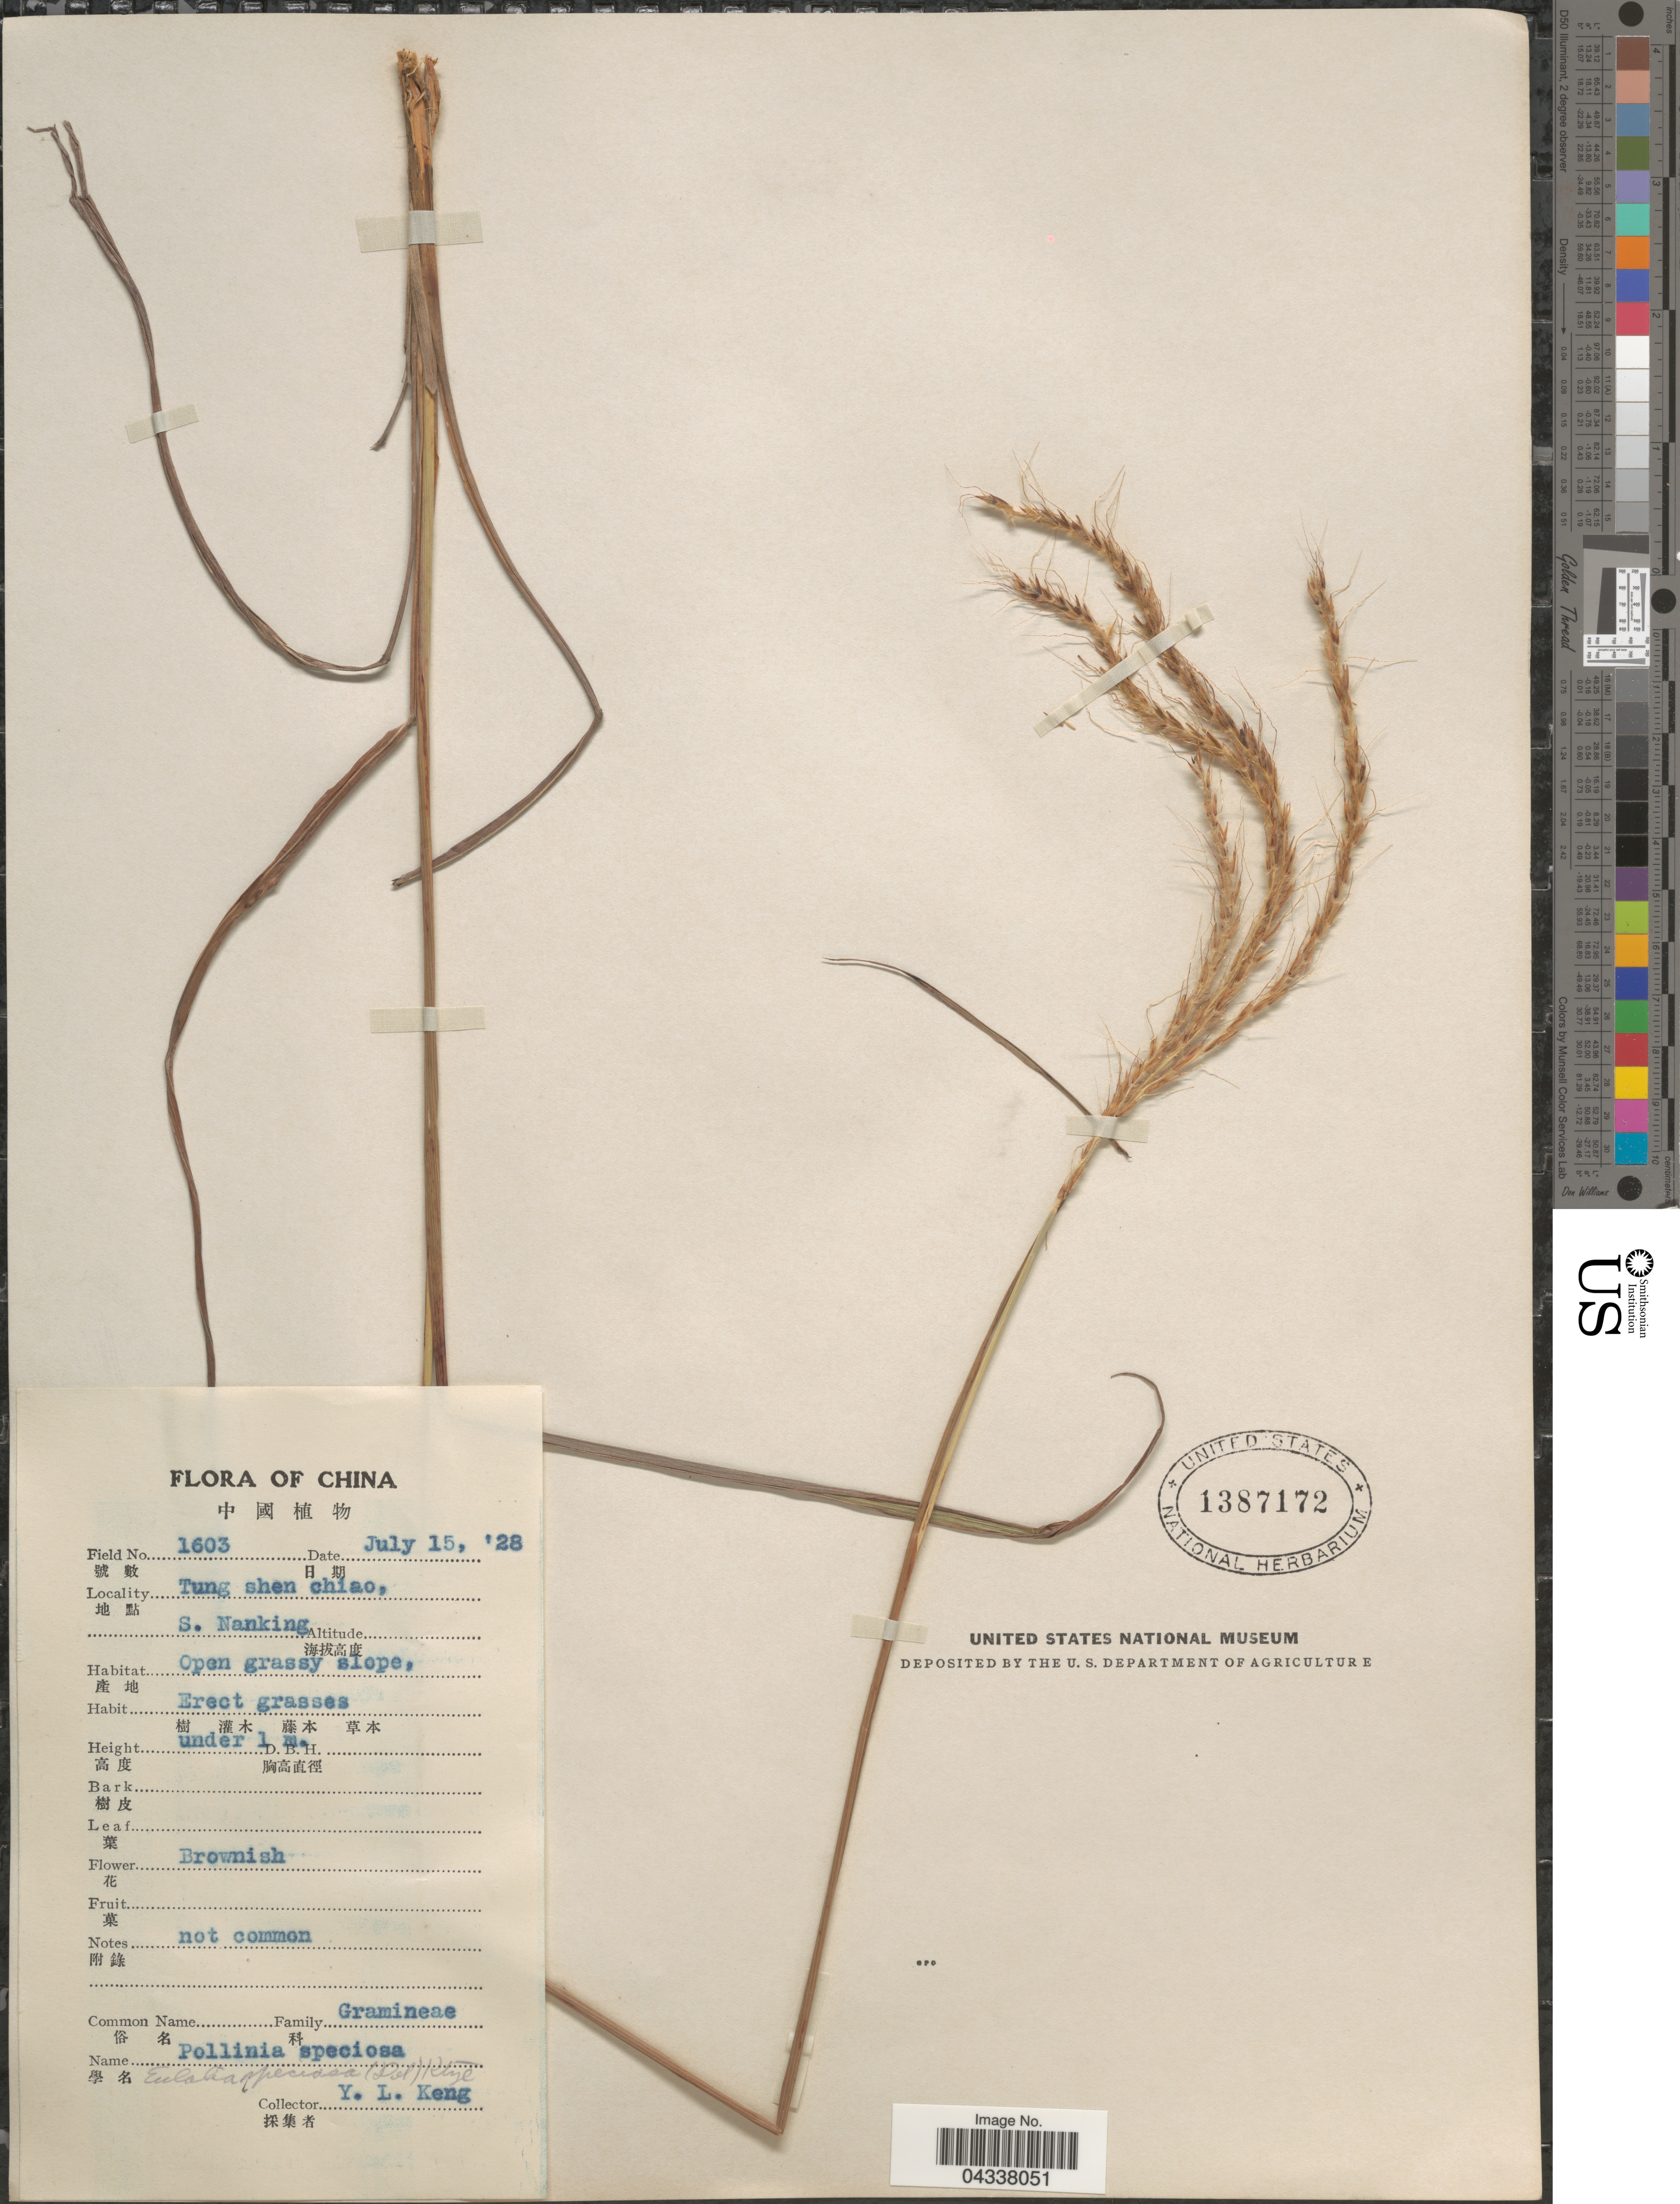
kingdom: Plantae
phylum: Tracheophyta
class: Liliopsida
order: Poales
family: Poaceae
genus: Pseudopogonatherum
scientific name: Pseudopogonatherum speciosum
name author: (Debeaux) Ohwi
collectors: Y. L. Keng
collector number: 1603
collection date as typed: Transcribed d/m/y: 15/7/28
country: China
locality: Tung shen chiao, S. Nanking.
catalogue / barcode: US 1387172